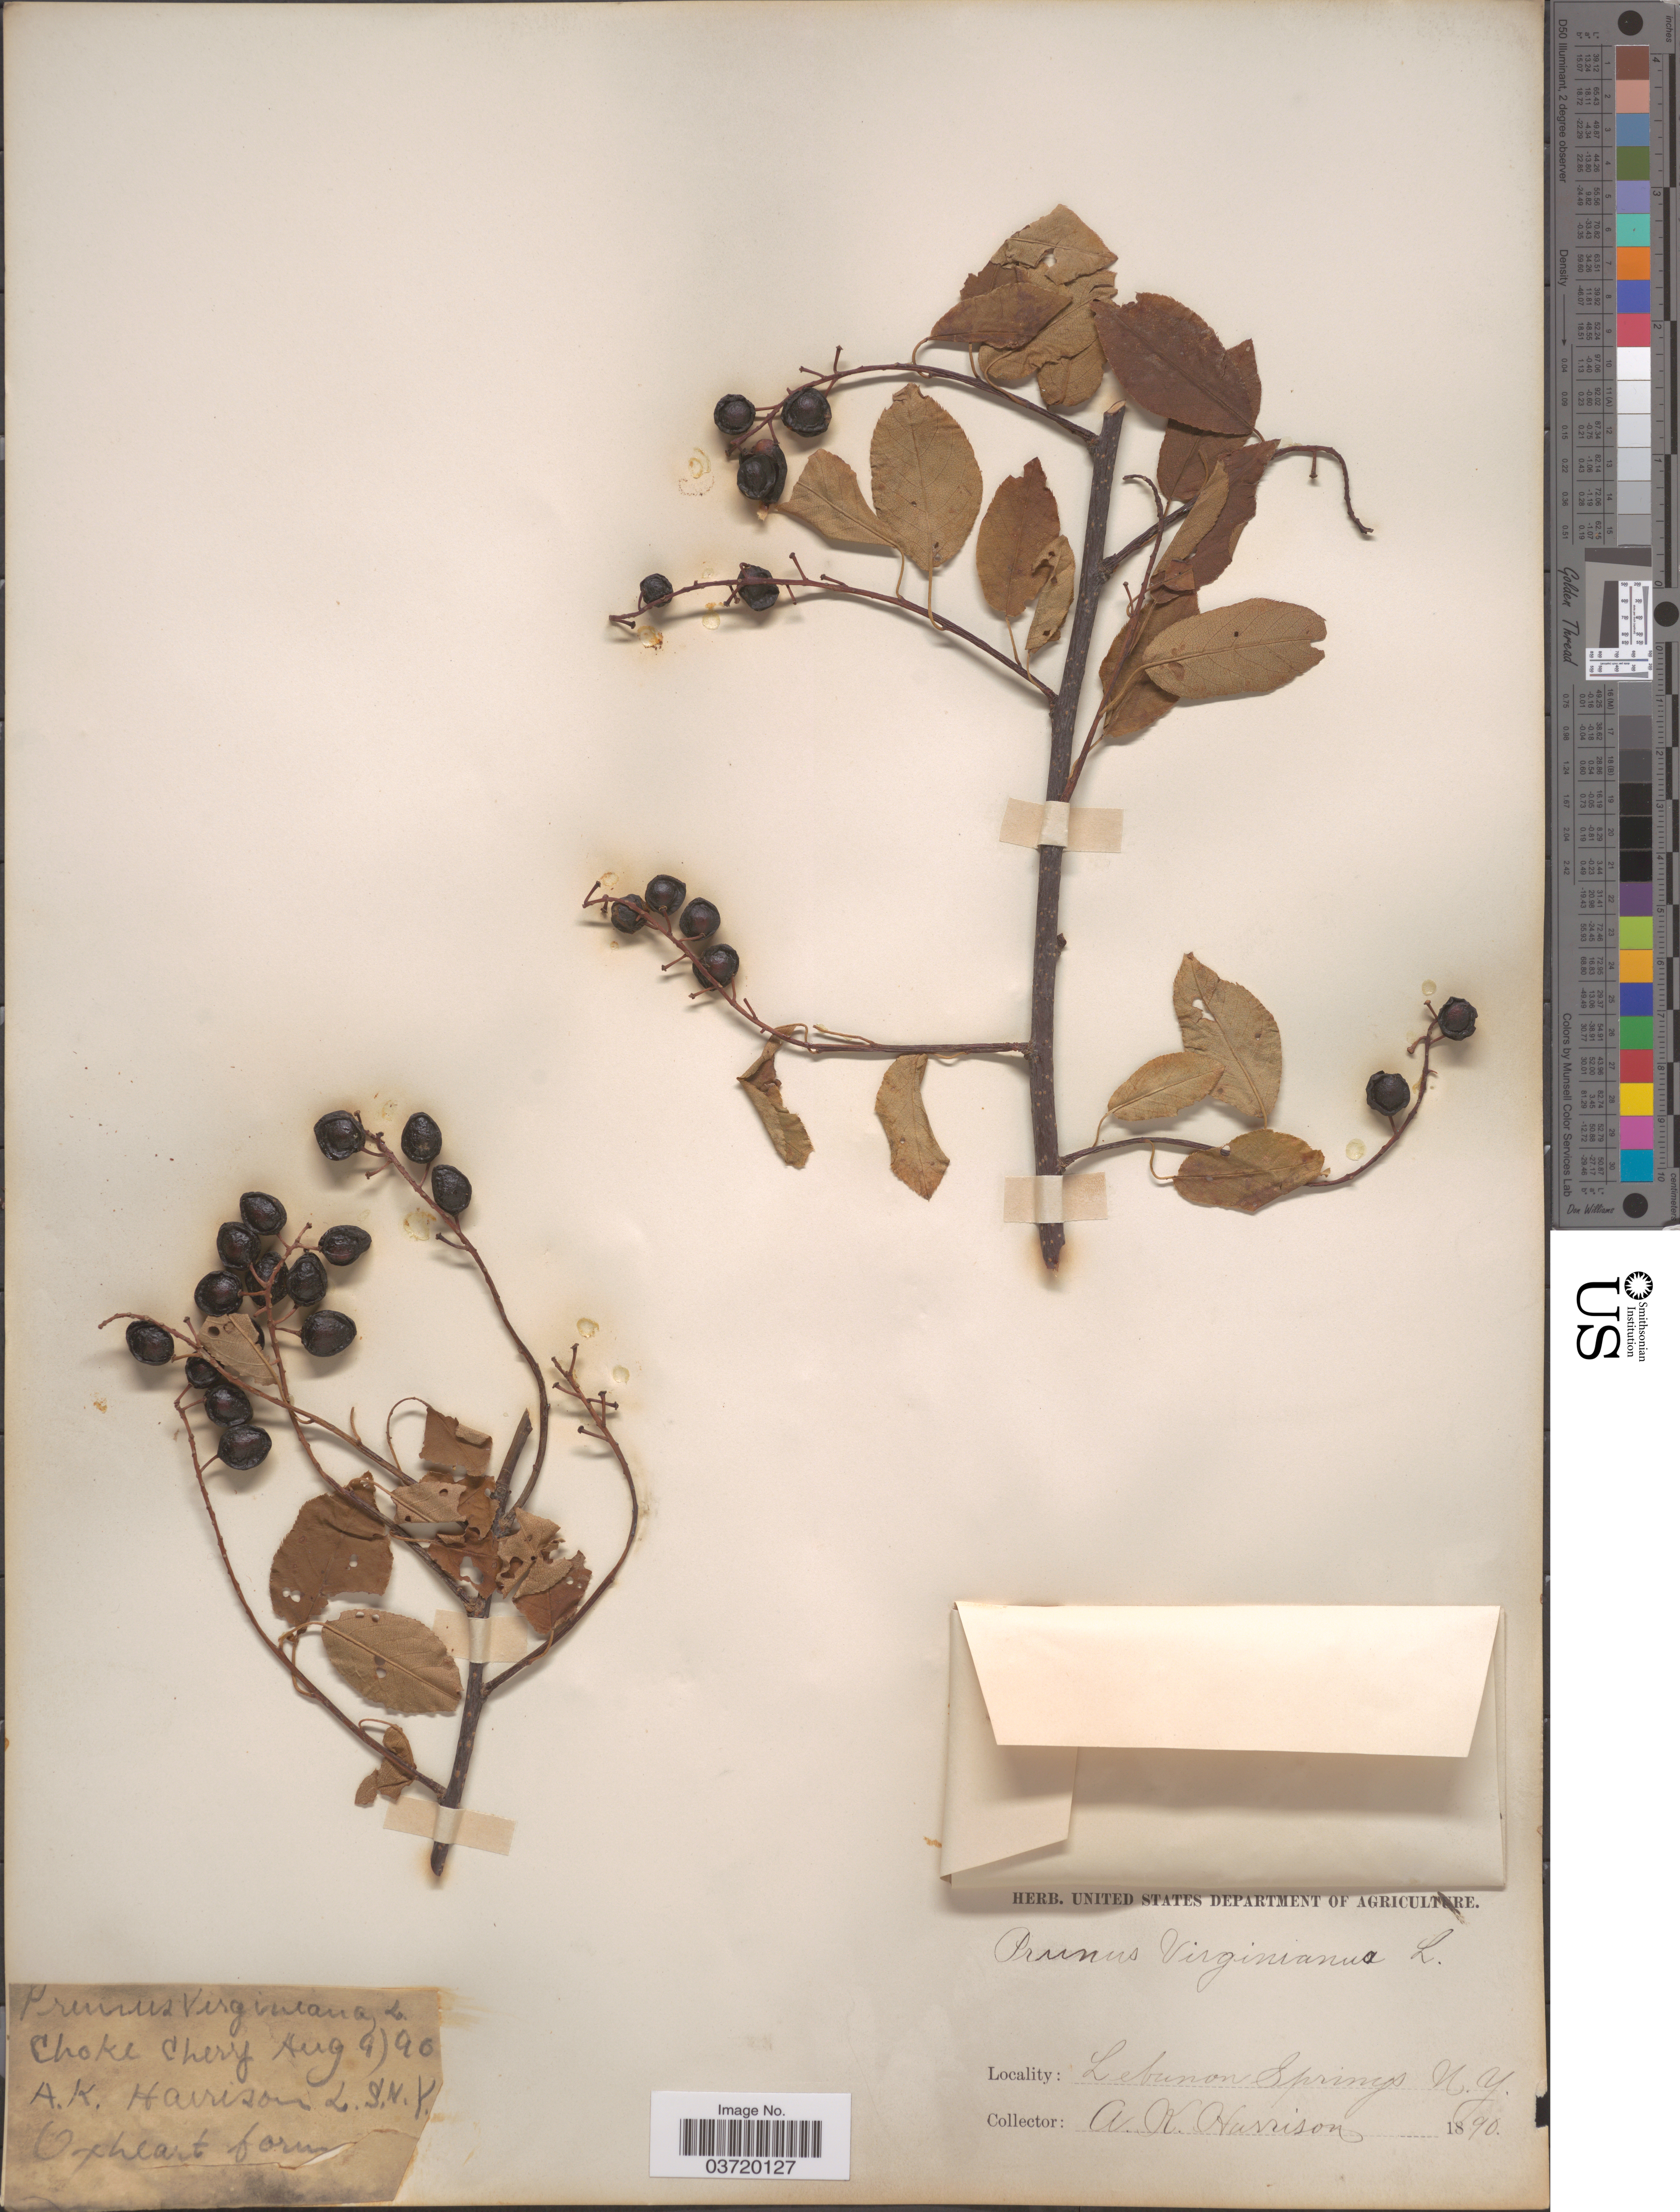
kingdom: Plantae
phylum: Tracheophyta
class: Magnoliopsida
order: Rosales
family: Rosaceae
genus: Prunus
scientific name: Prunus virginiana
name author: L.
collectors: A. K. Harrison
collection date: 1890-08-09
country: United States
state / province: New York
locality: Lebunon Springs.